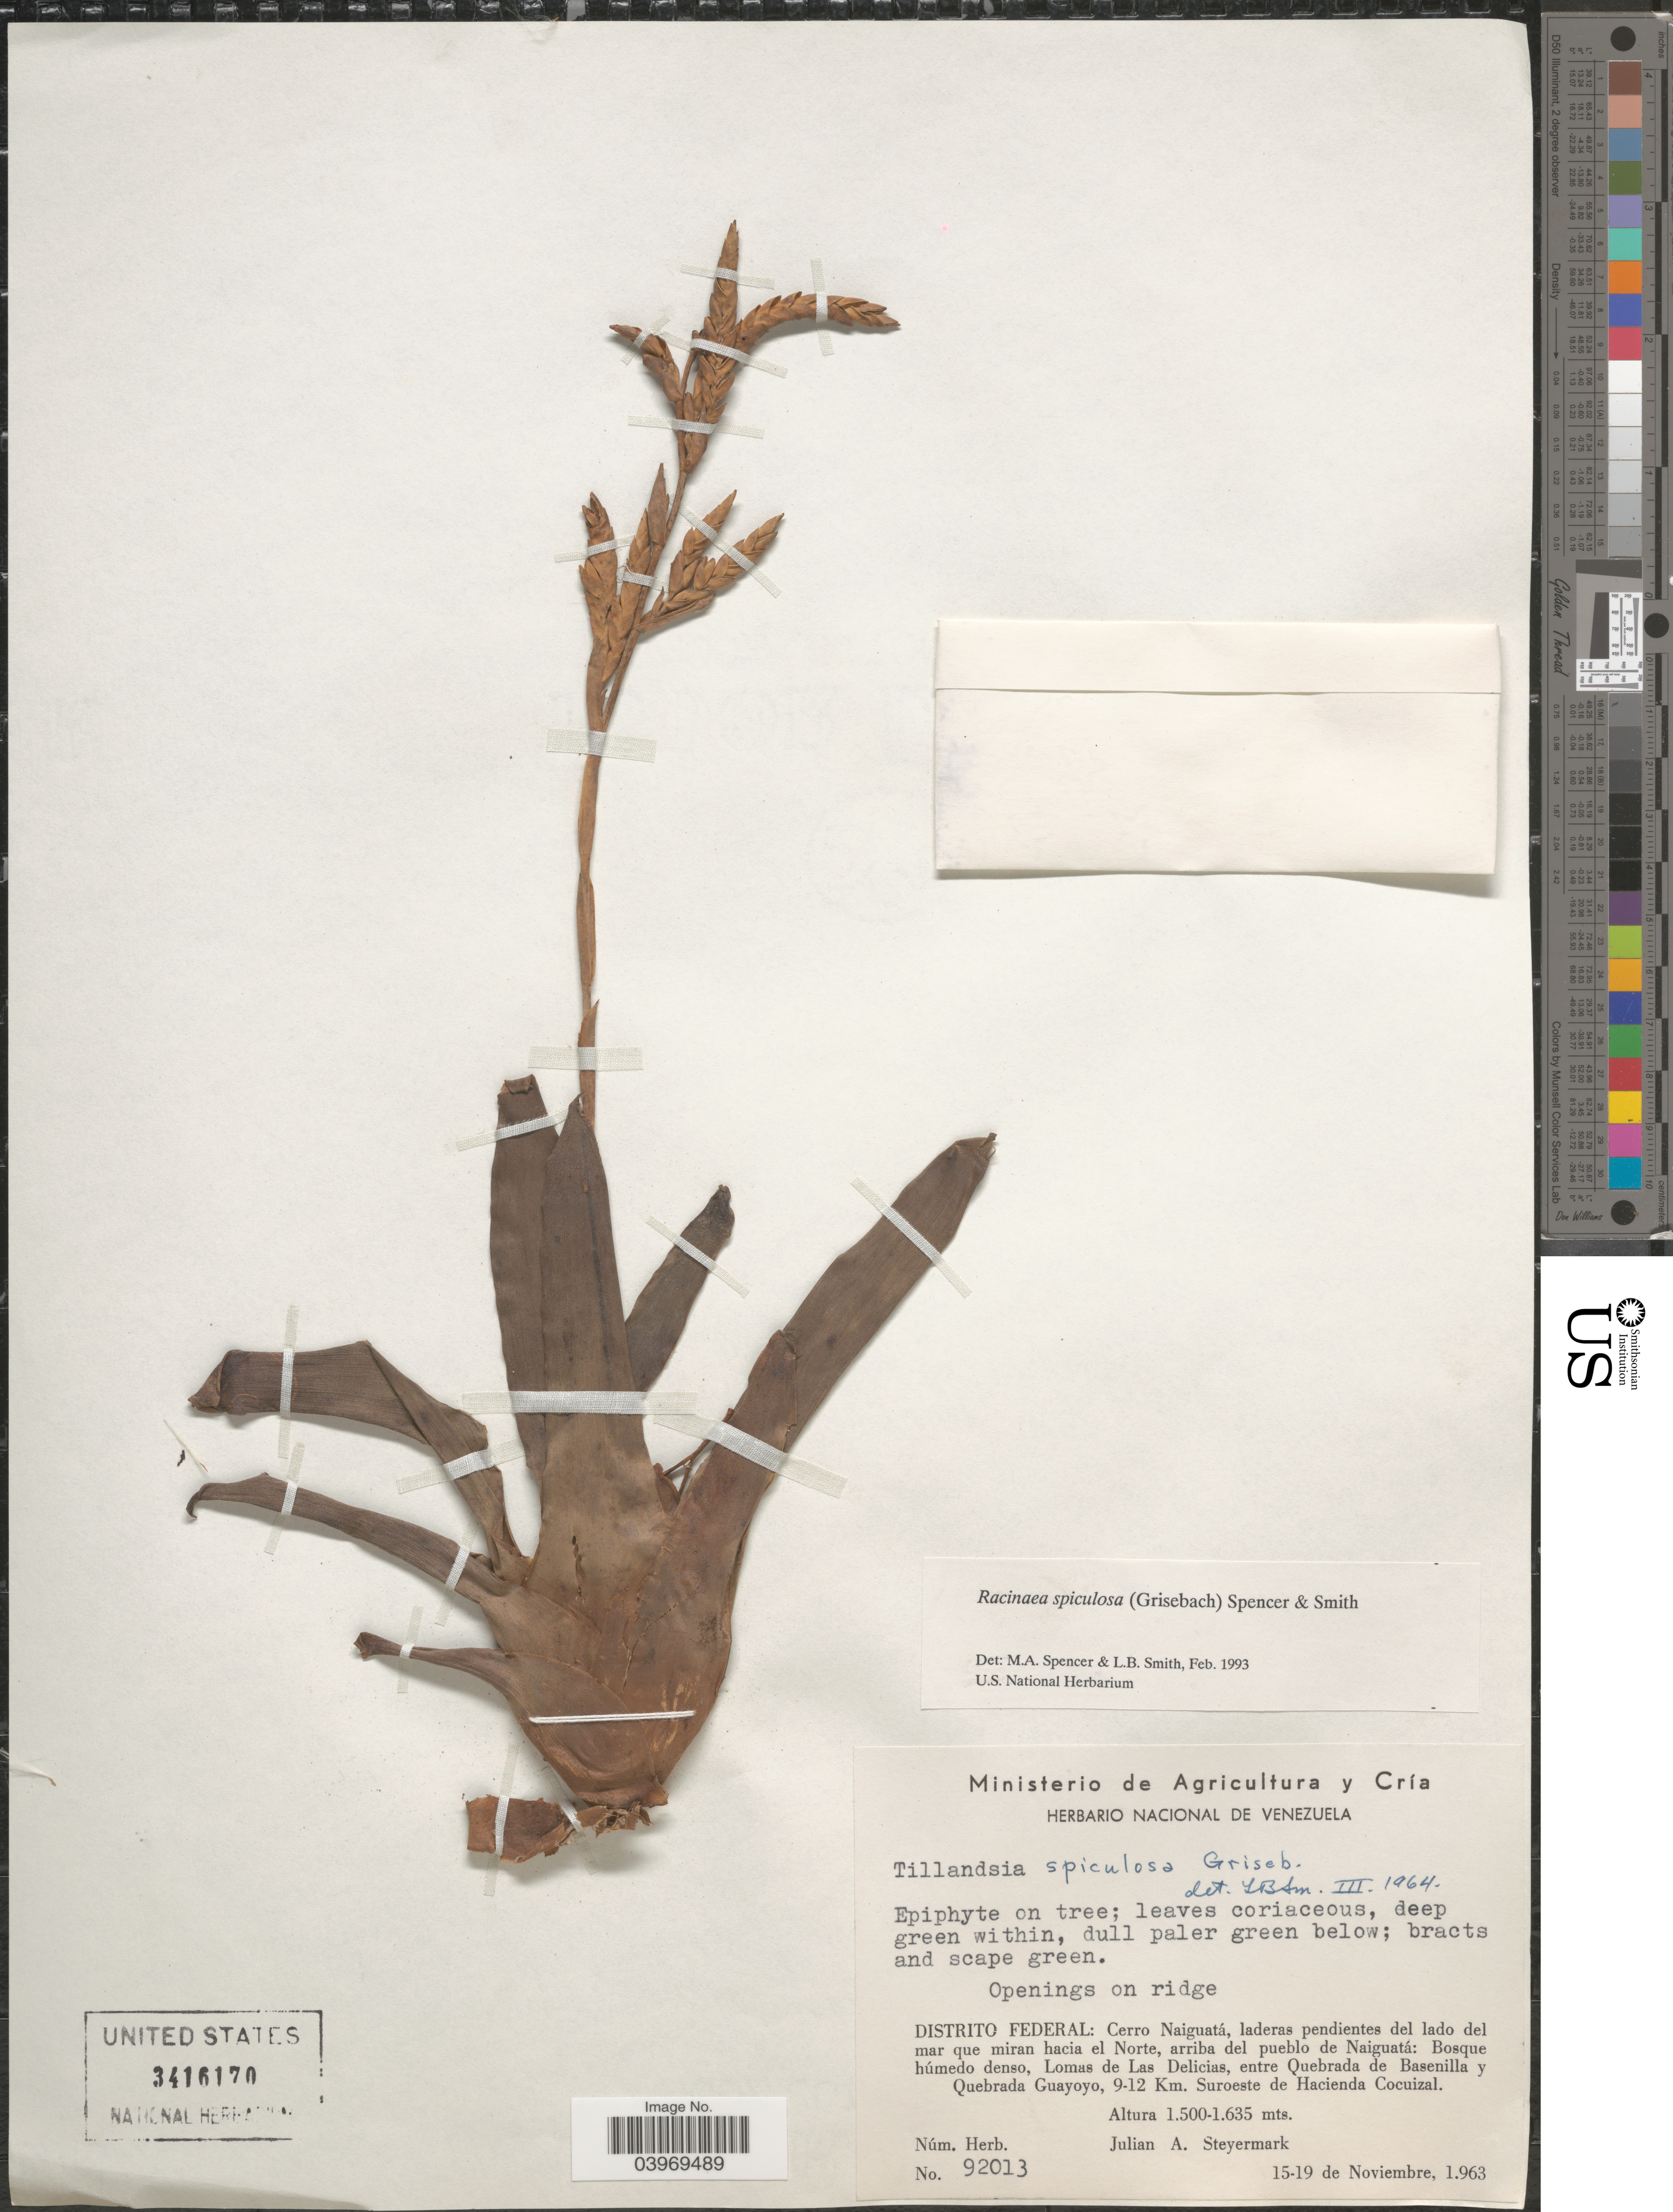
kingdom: Plantae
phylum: Tracheophyta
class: Liliopsida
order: Poales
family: Bromeliaceae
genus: Racinaea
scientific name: Racinaea spiculosa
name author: (Griseb.) M.A. Spencer & L.B. Sm.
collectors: J. Steyermark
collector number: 92013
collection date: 1963-11-15/1963-11-19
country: Venezuela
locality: Distrito Federal: Cerro Naiguatá, laderas pendientes del lado del mar que miran hacia el Norte, arriba del pueblo de Naiguatá: Bosque húmedo denso, Lomas de Las Delicias, entre Quebrada de Basenilla y Quebrada Guayoyo, 9-12 Km. Suroeste de Hacienda Cocuizal.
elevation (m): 1500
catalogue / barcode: US 3416170